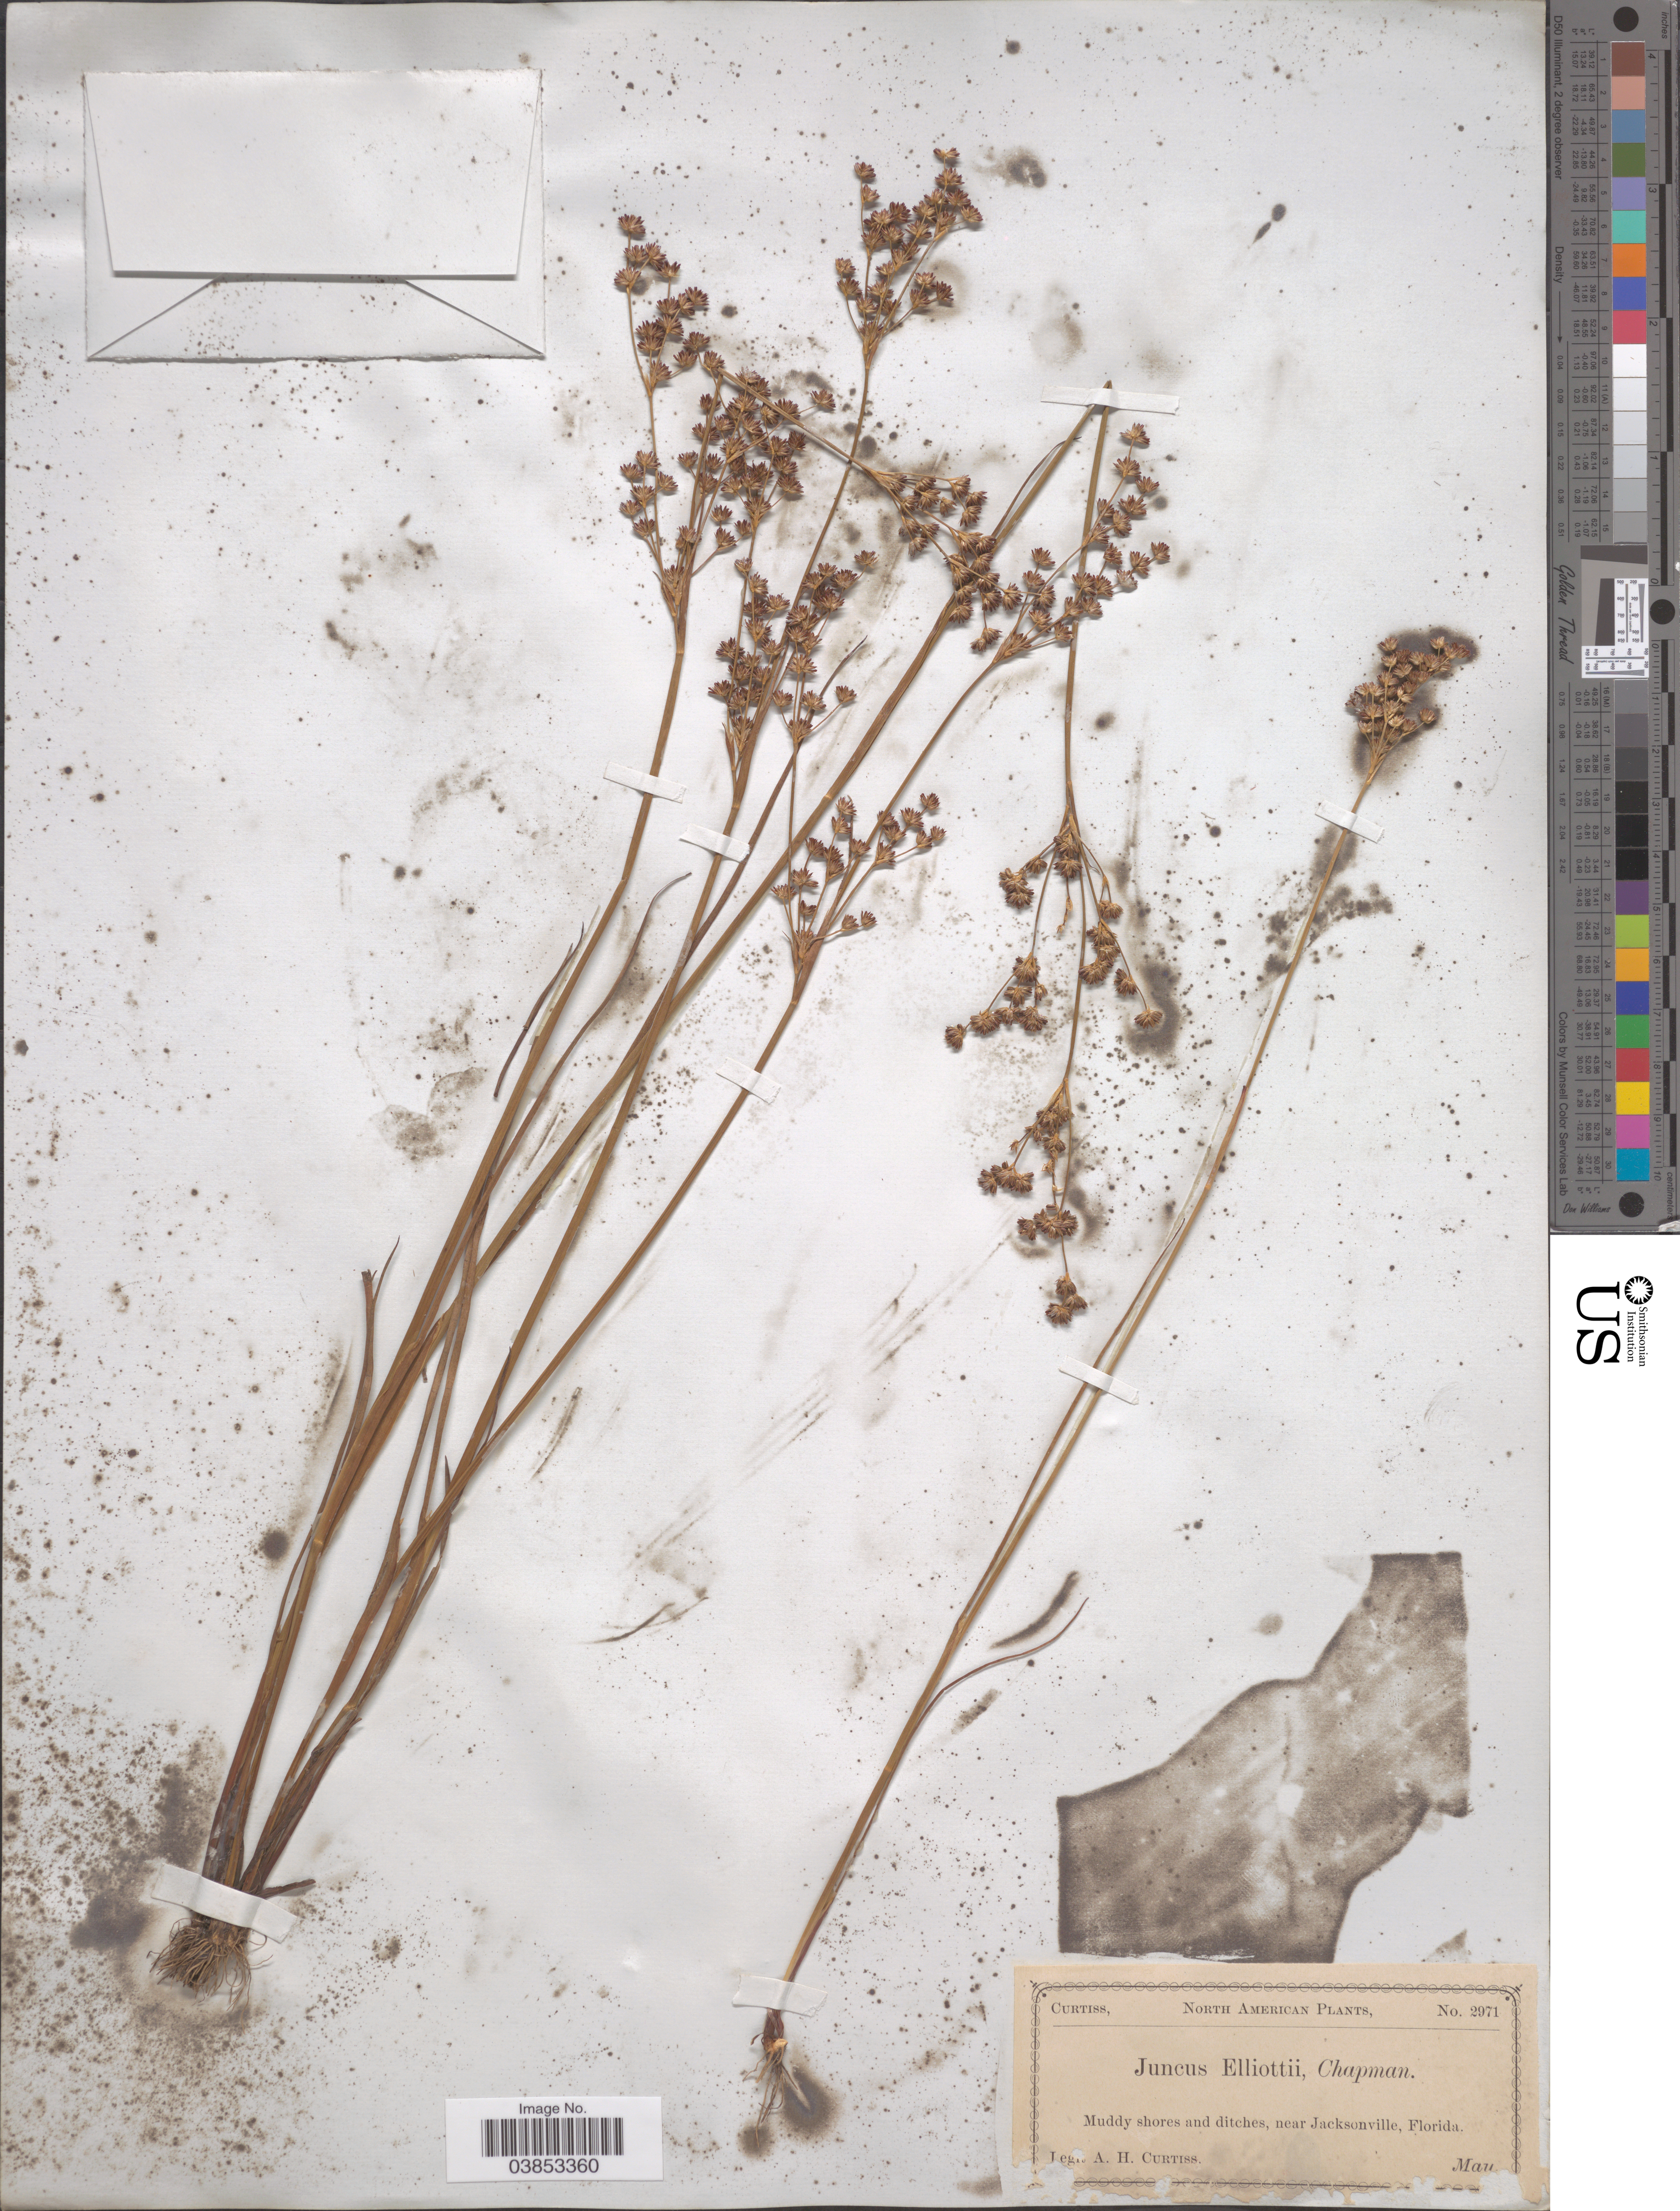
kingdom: Plantae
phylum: Tracheophyta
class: Liliopsida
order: Poales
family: Juncaceae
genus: Juncus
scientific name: Juncus elliottii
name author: Chapm.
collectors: A. H. Curtiss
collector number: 2971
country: United States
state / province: Florida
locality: North American. Near Jacksonville.